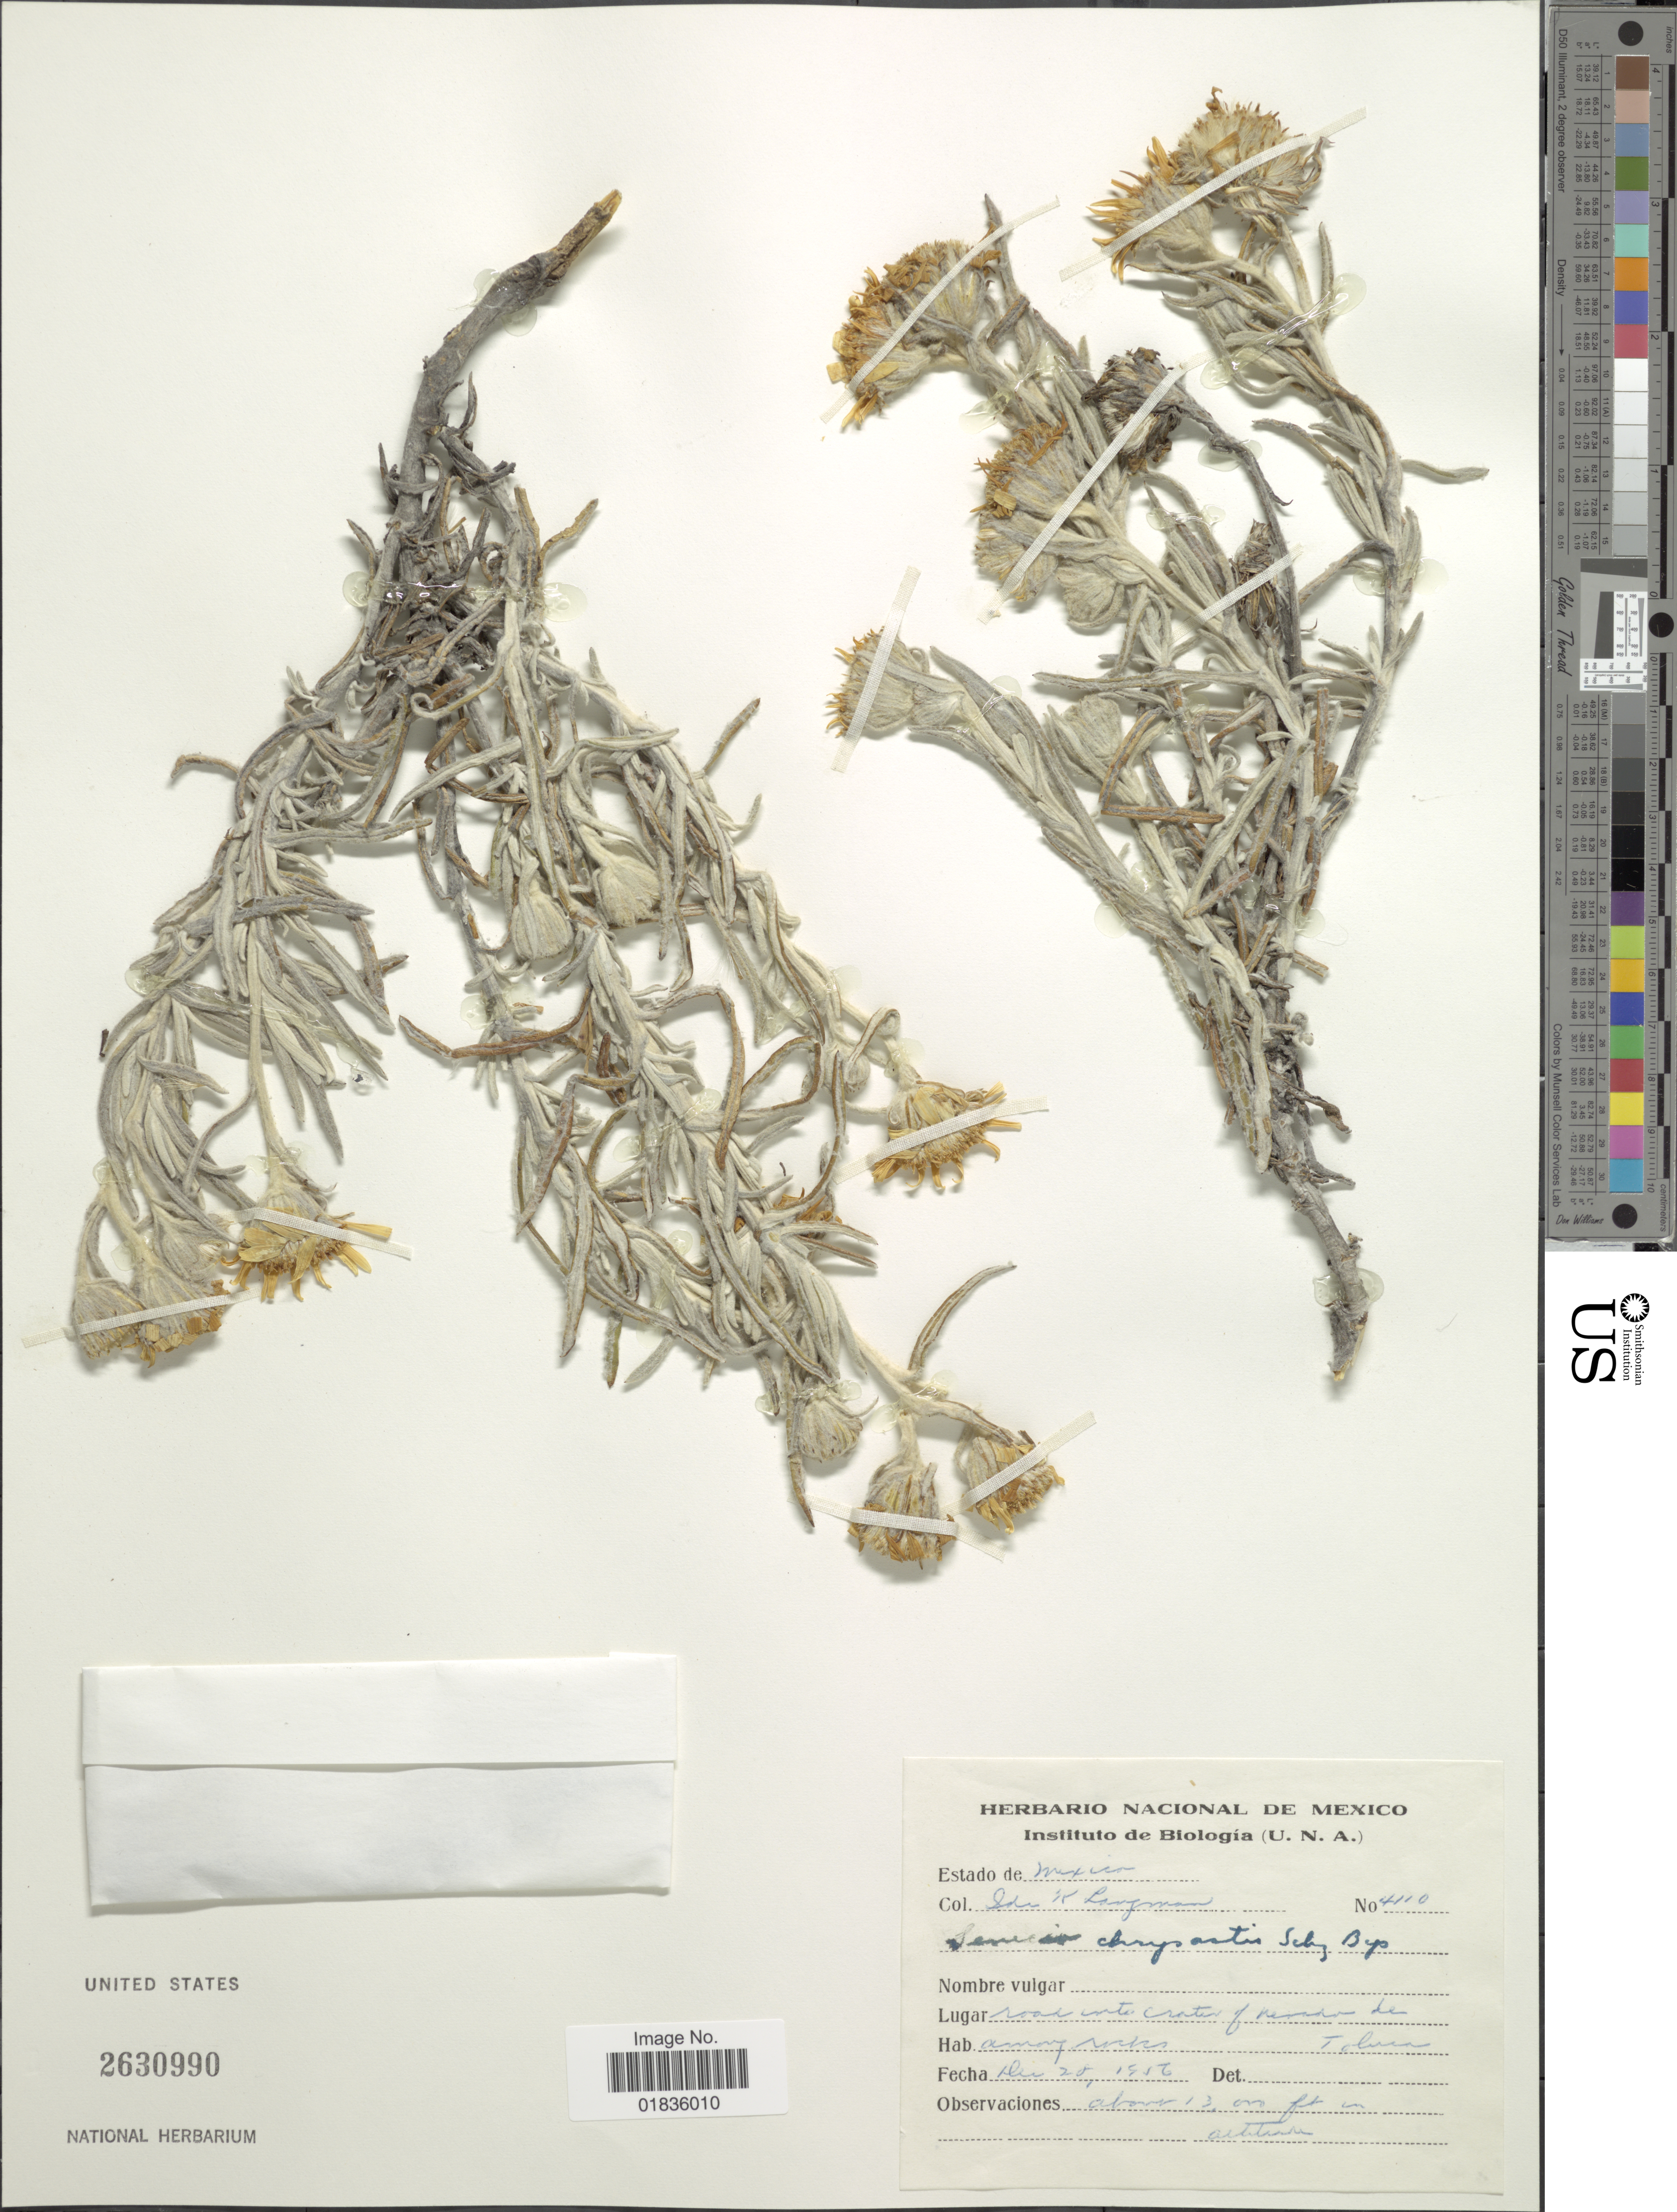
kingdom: Plantae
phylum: Tracheophyta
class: Magnoliopsida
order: Asterales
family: Asteraceae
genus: Senecio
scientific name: Senecio chrysactis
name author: Sch. Bip.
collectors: I. K. Langman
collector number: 4110*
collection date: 1956-12-28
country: Mexico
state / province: México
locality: Among rocks, road into crater of Nevado de Toluca.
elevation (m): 3962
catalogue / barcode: US 2630990